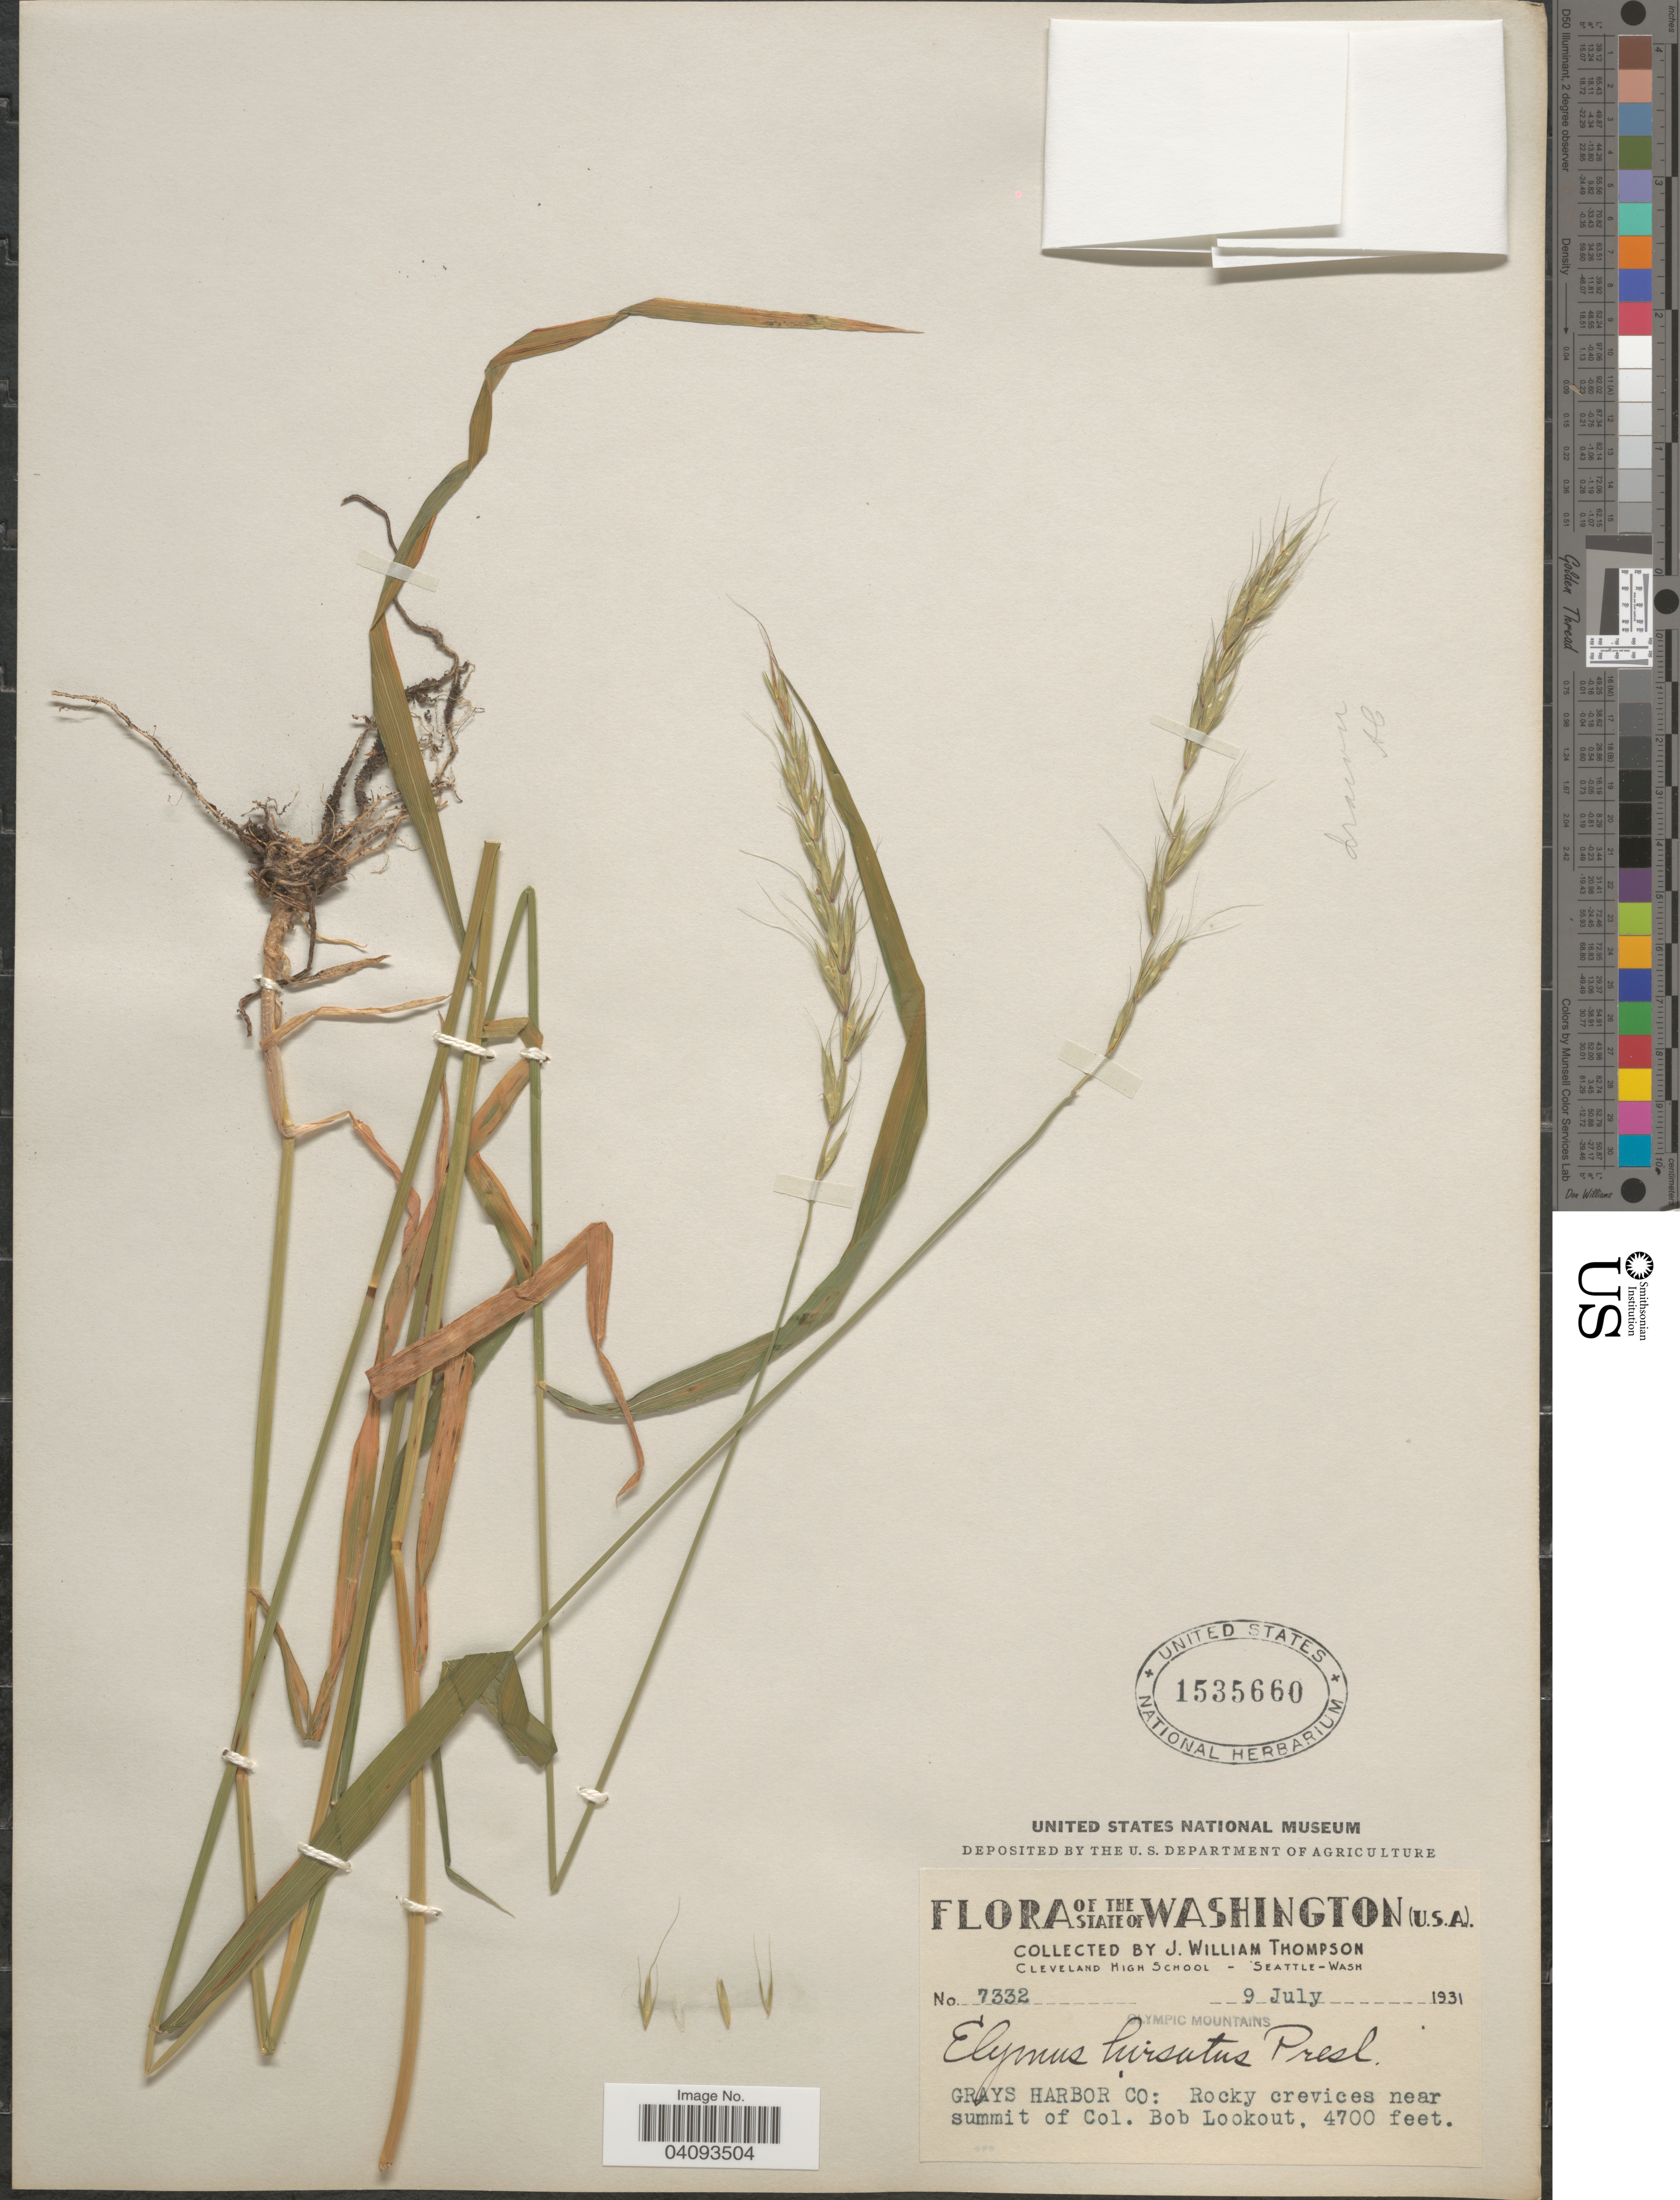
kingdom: Plantae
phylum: Tracheophyta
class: Liliopsida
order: Poales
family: Poaceae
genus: Elymus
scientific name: Elymus hirsutus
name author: J. Presl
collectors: J. W. Thompson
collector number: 7332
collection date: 1931-07-09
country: United States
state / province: Washington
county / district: Grays Harbor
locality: Grays Harbor Co: Rocky crevices near summit of Col. Bob Lookout.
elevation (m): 1433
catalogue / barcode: US 1535660